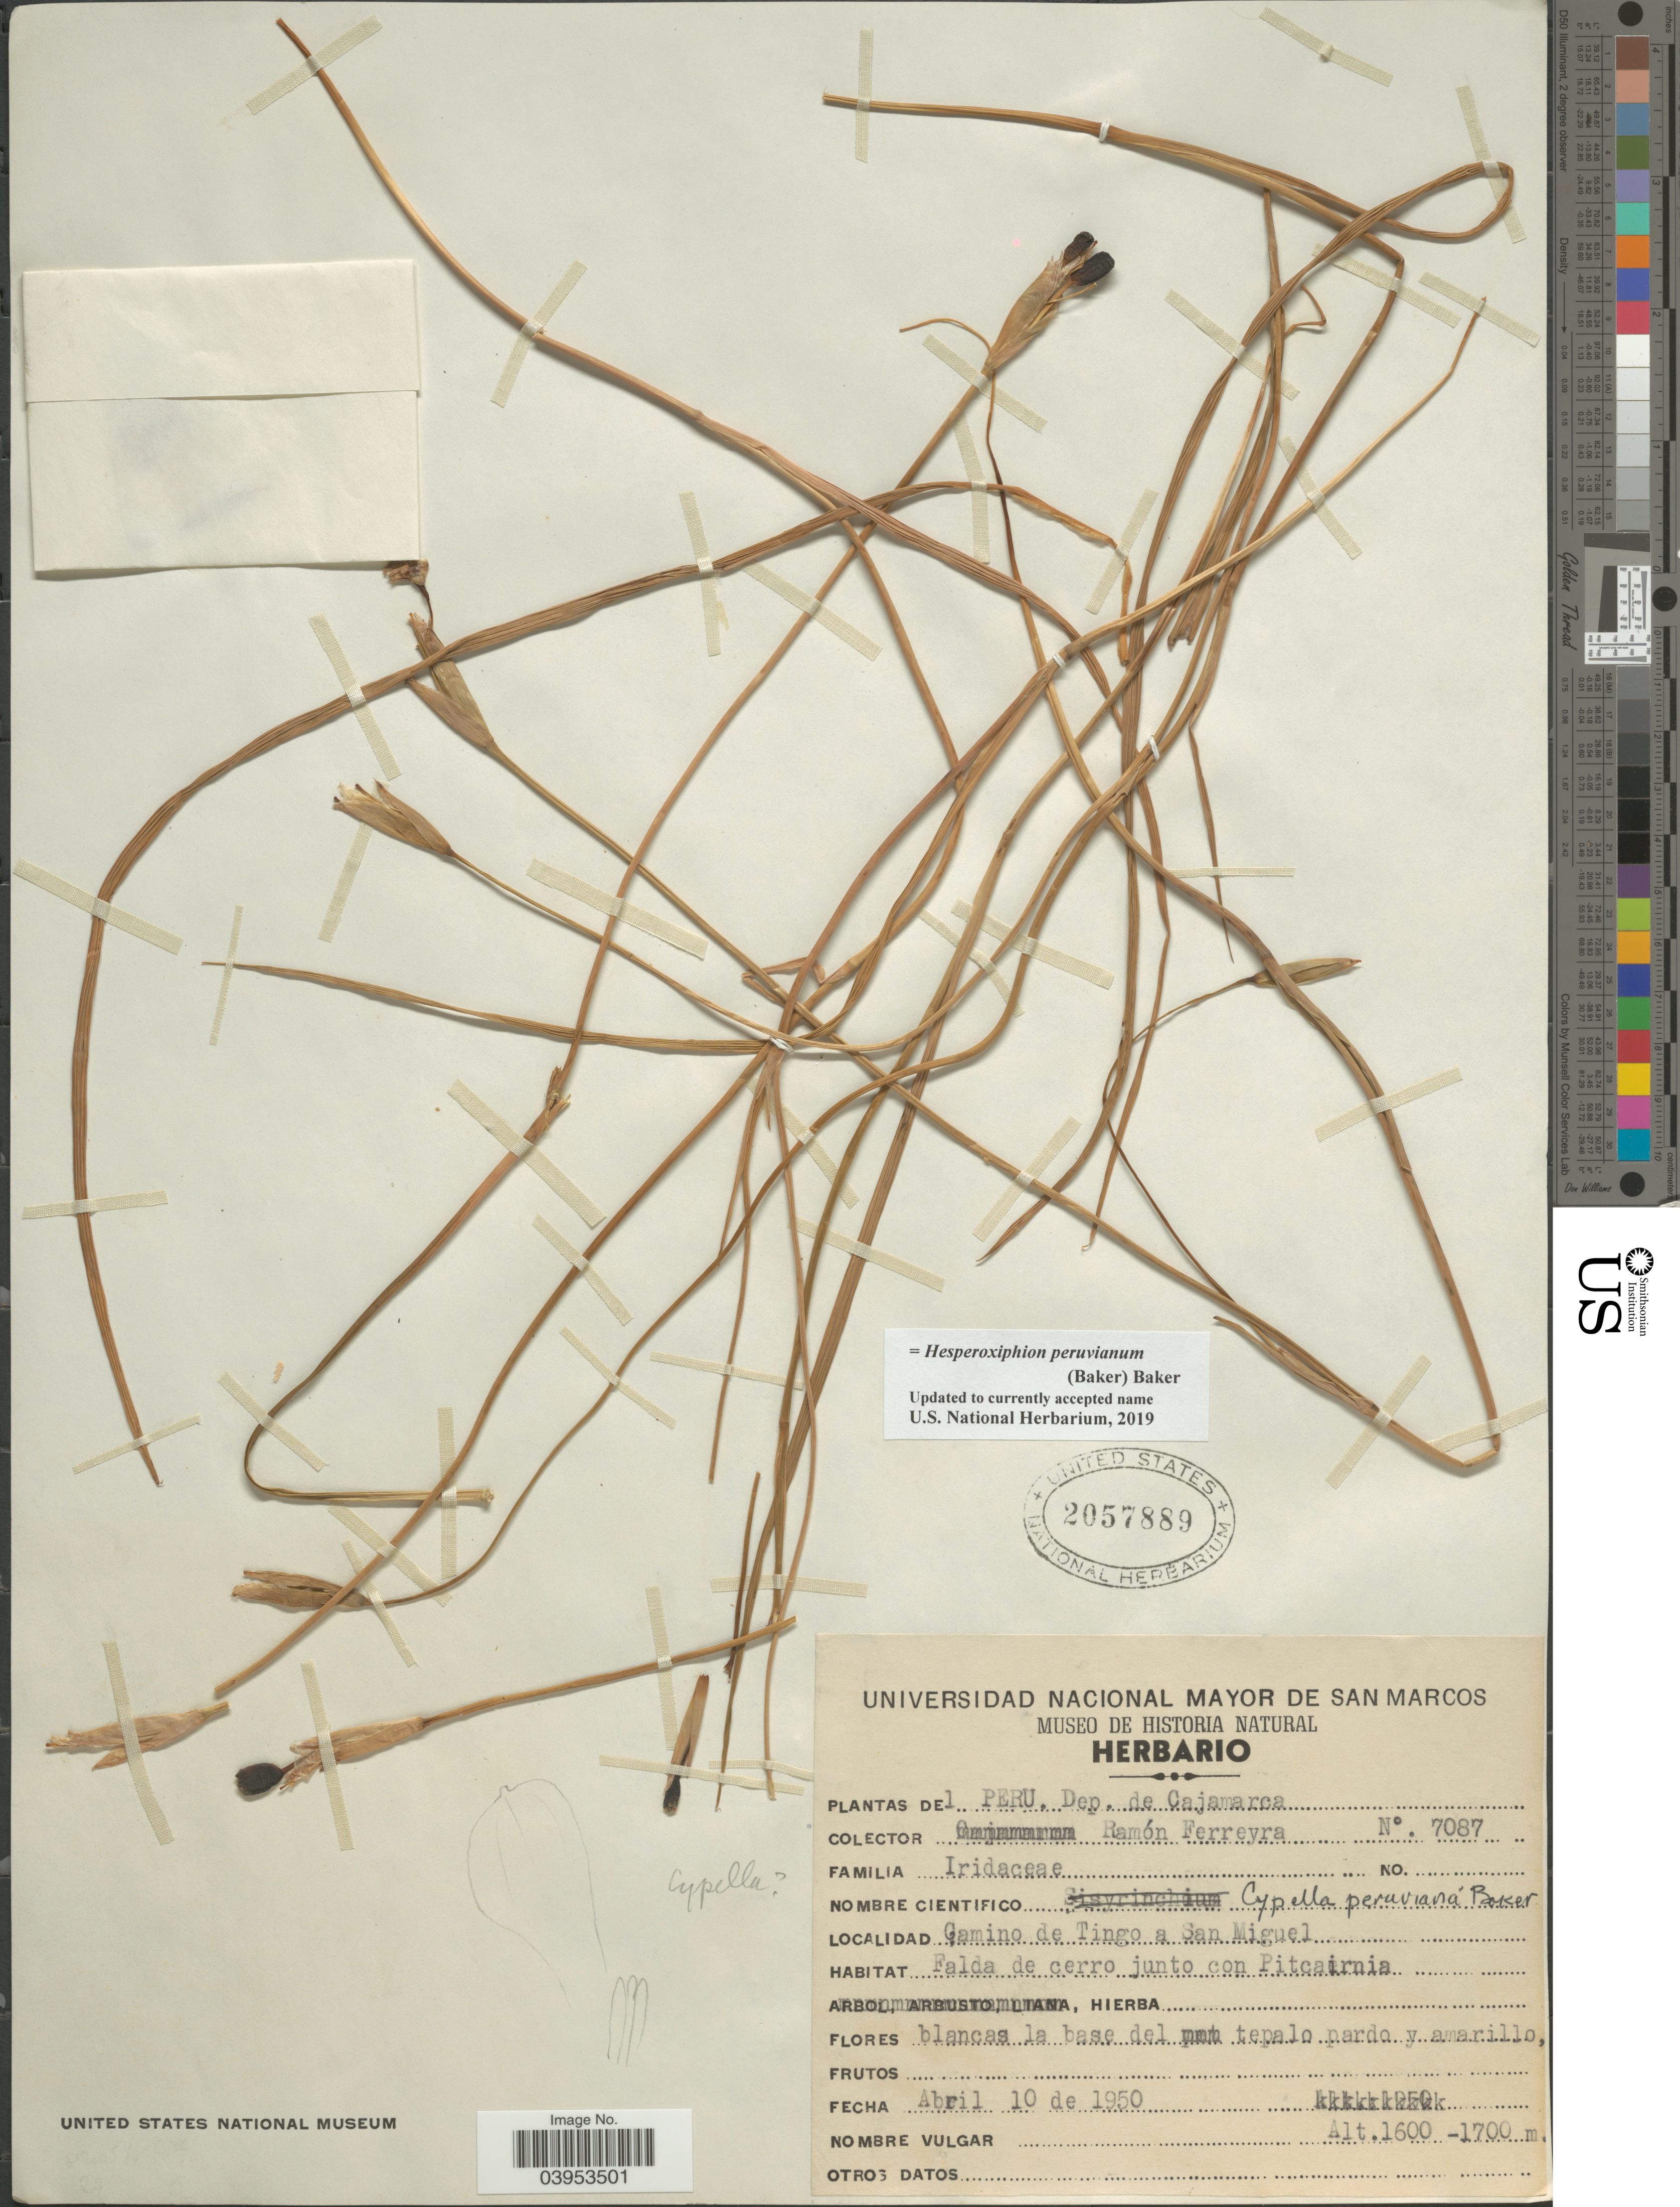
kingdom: Plantae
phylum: Tracheophyta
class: Liliopsida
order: Asparagales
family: Iridaceae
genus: Hesperoxiphion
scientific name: Hesperoxiphion peruvianum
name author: Baker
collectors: R. A. Ferreyra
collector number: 7087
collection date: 1950-04-10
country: Peru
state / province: Cajamarca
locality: Dep. de Cajamarca. Camino de Tingo a San Miguel. Falda de cerro junto con Pitcairnia.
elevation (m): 1600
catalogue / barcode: US 2057889